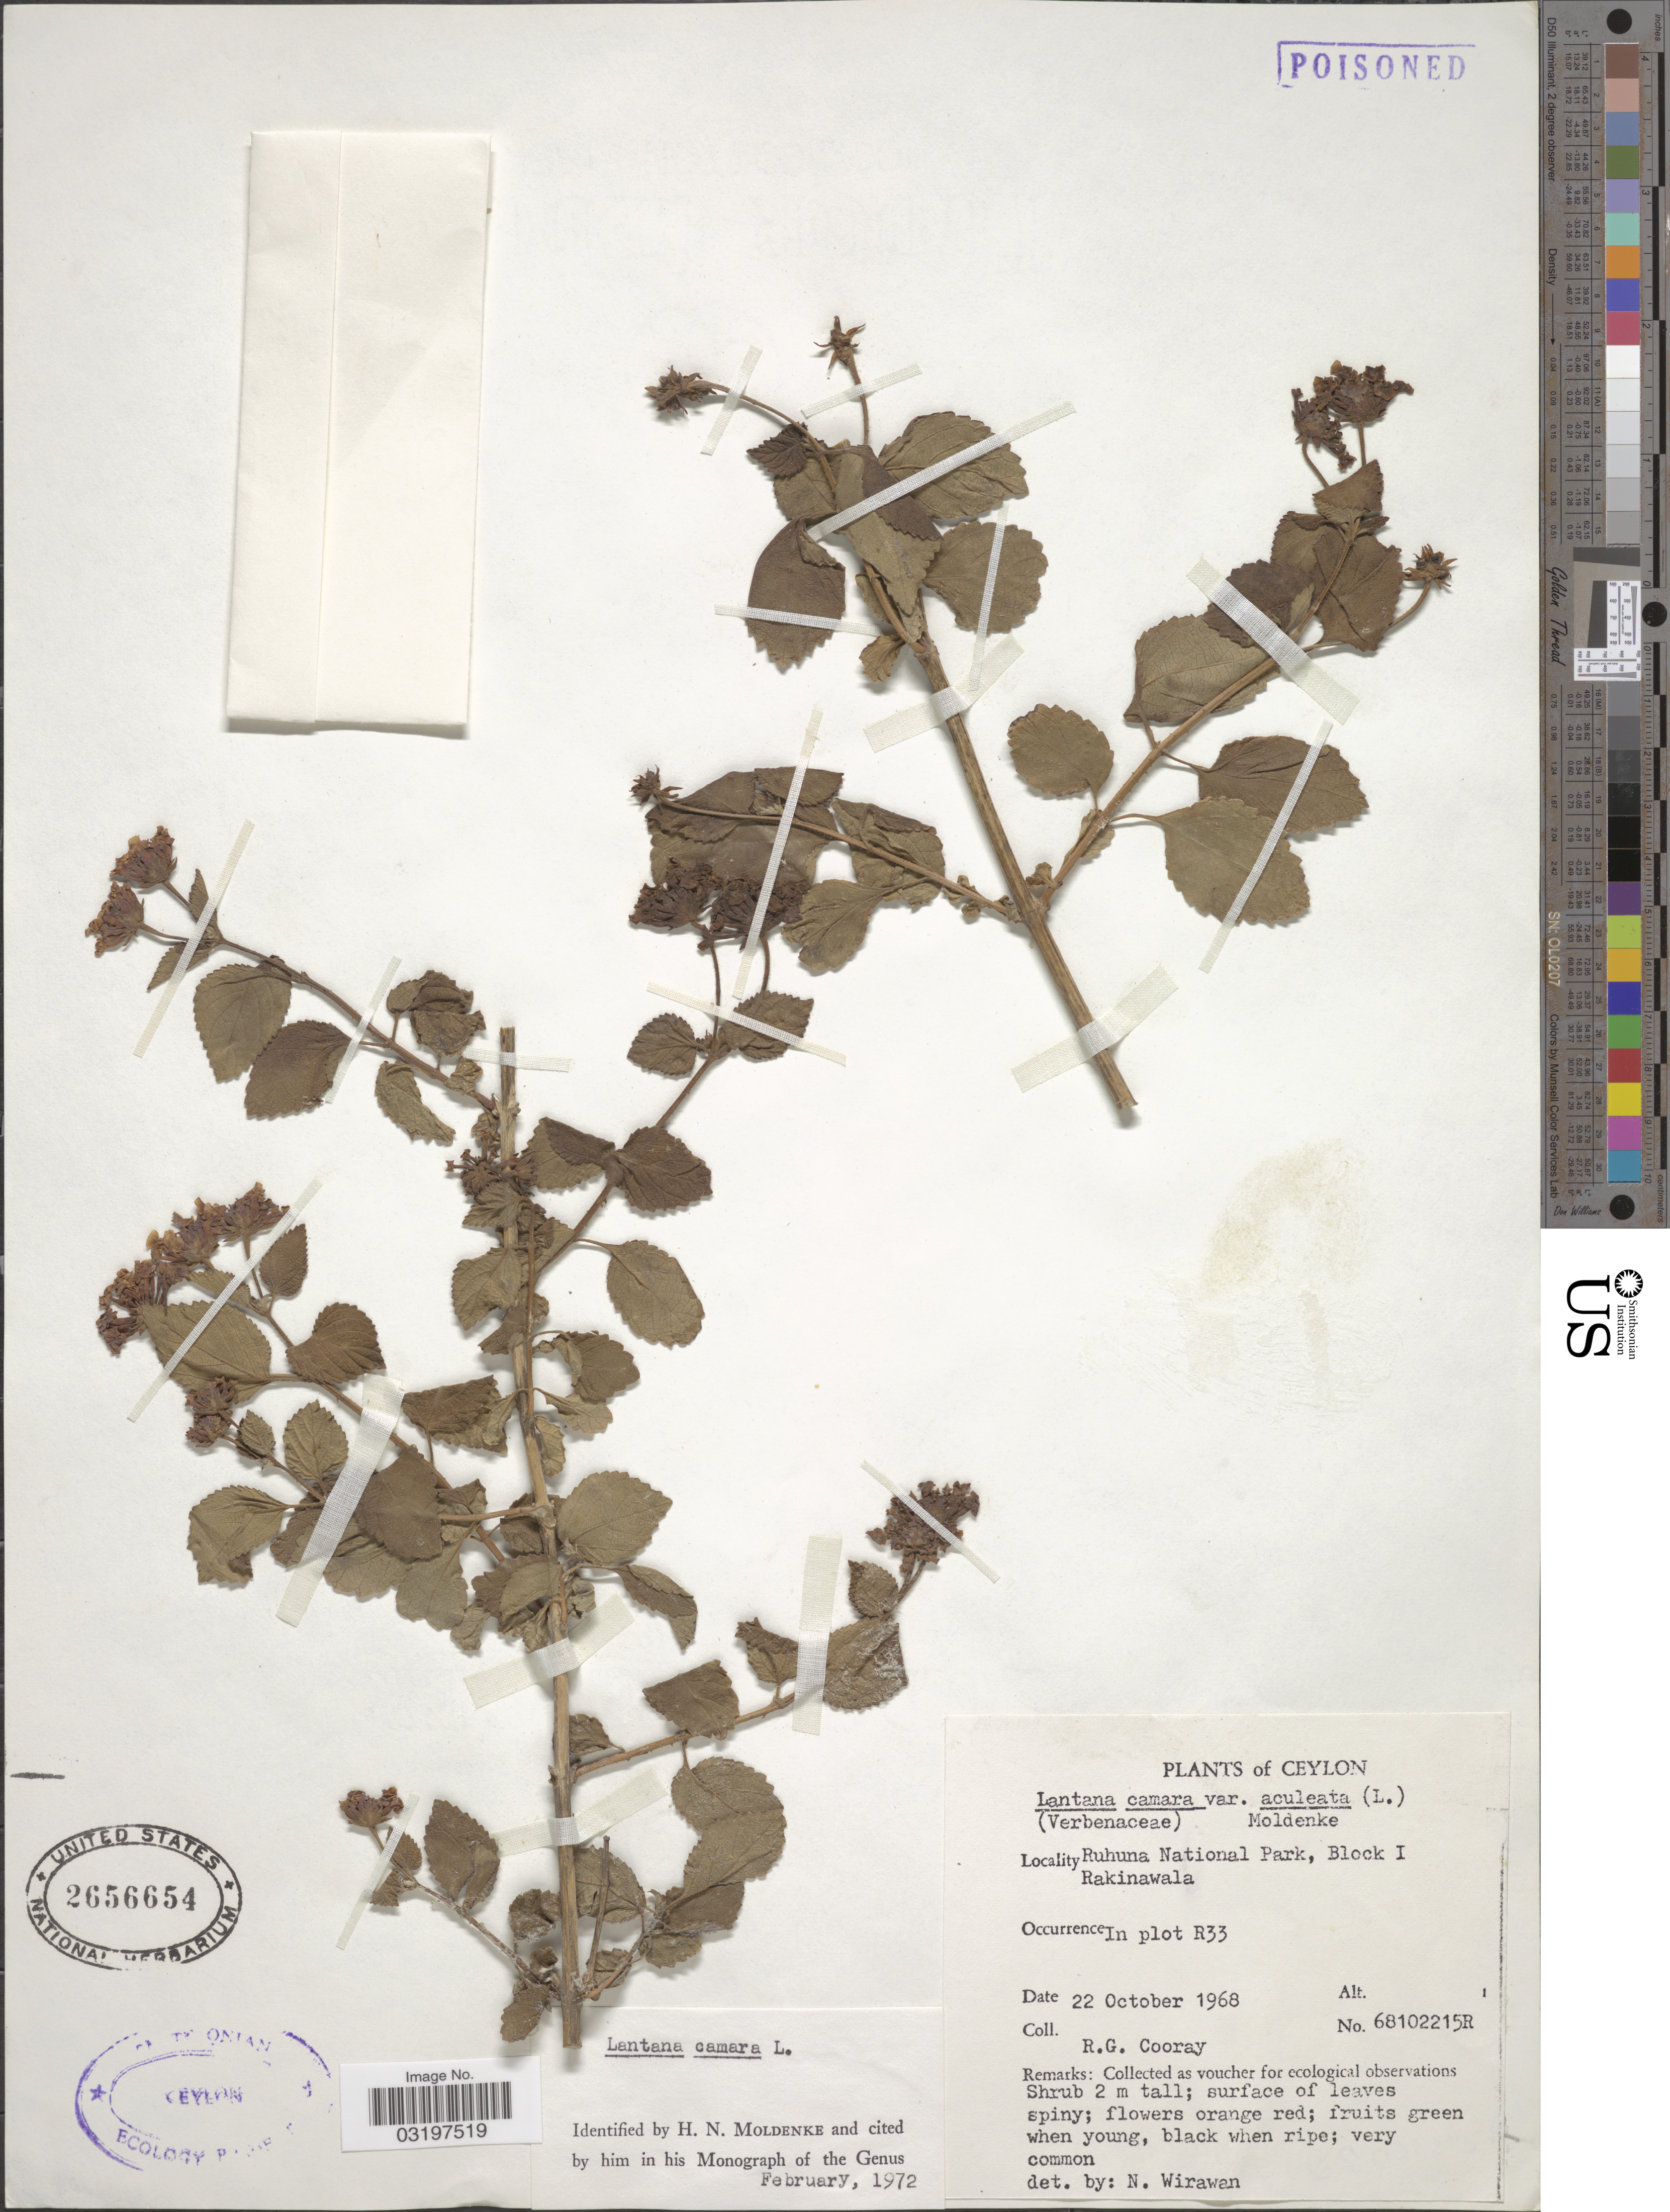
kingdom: Plantae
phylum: Tracheophyta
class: Magnoliopsida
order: Lamiales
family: Verbenaceae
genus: Lantana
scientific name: Lantana camara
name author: L.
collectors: R. Cooray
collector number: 68102215R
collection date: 1968-10-22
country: Sri Lanka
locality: Ceylon. Ruhuna National Park, Block I Rakinawala. In plot R33.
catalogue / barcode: US 2656654